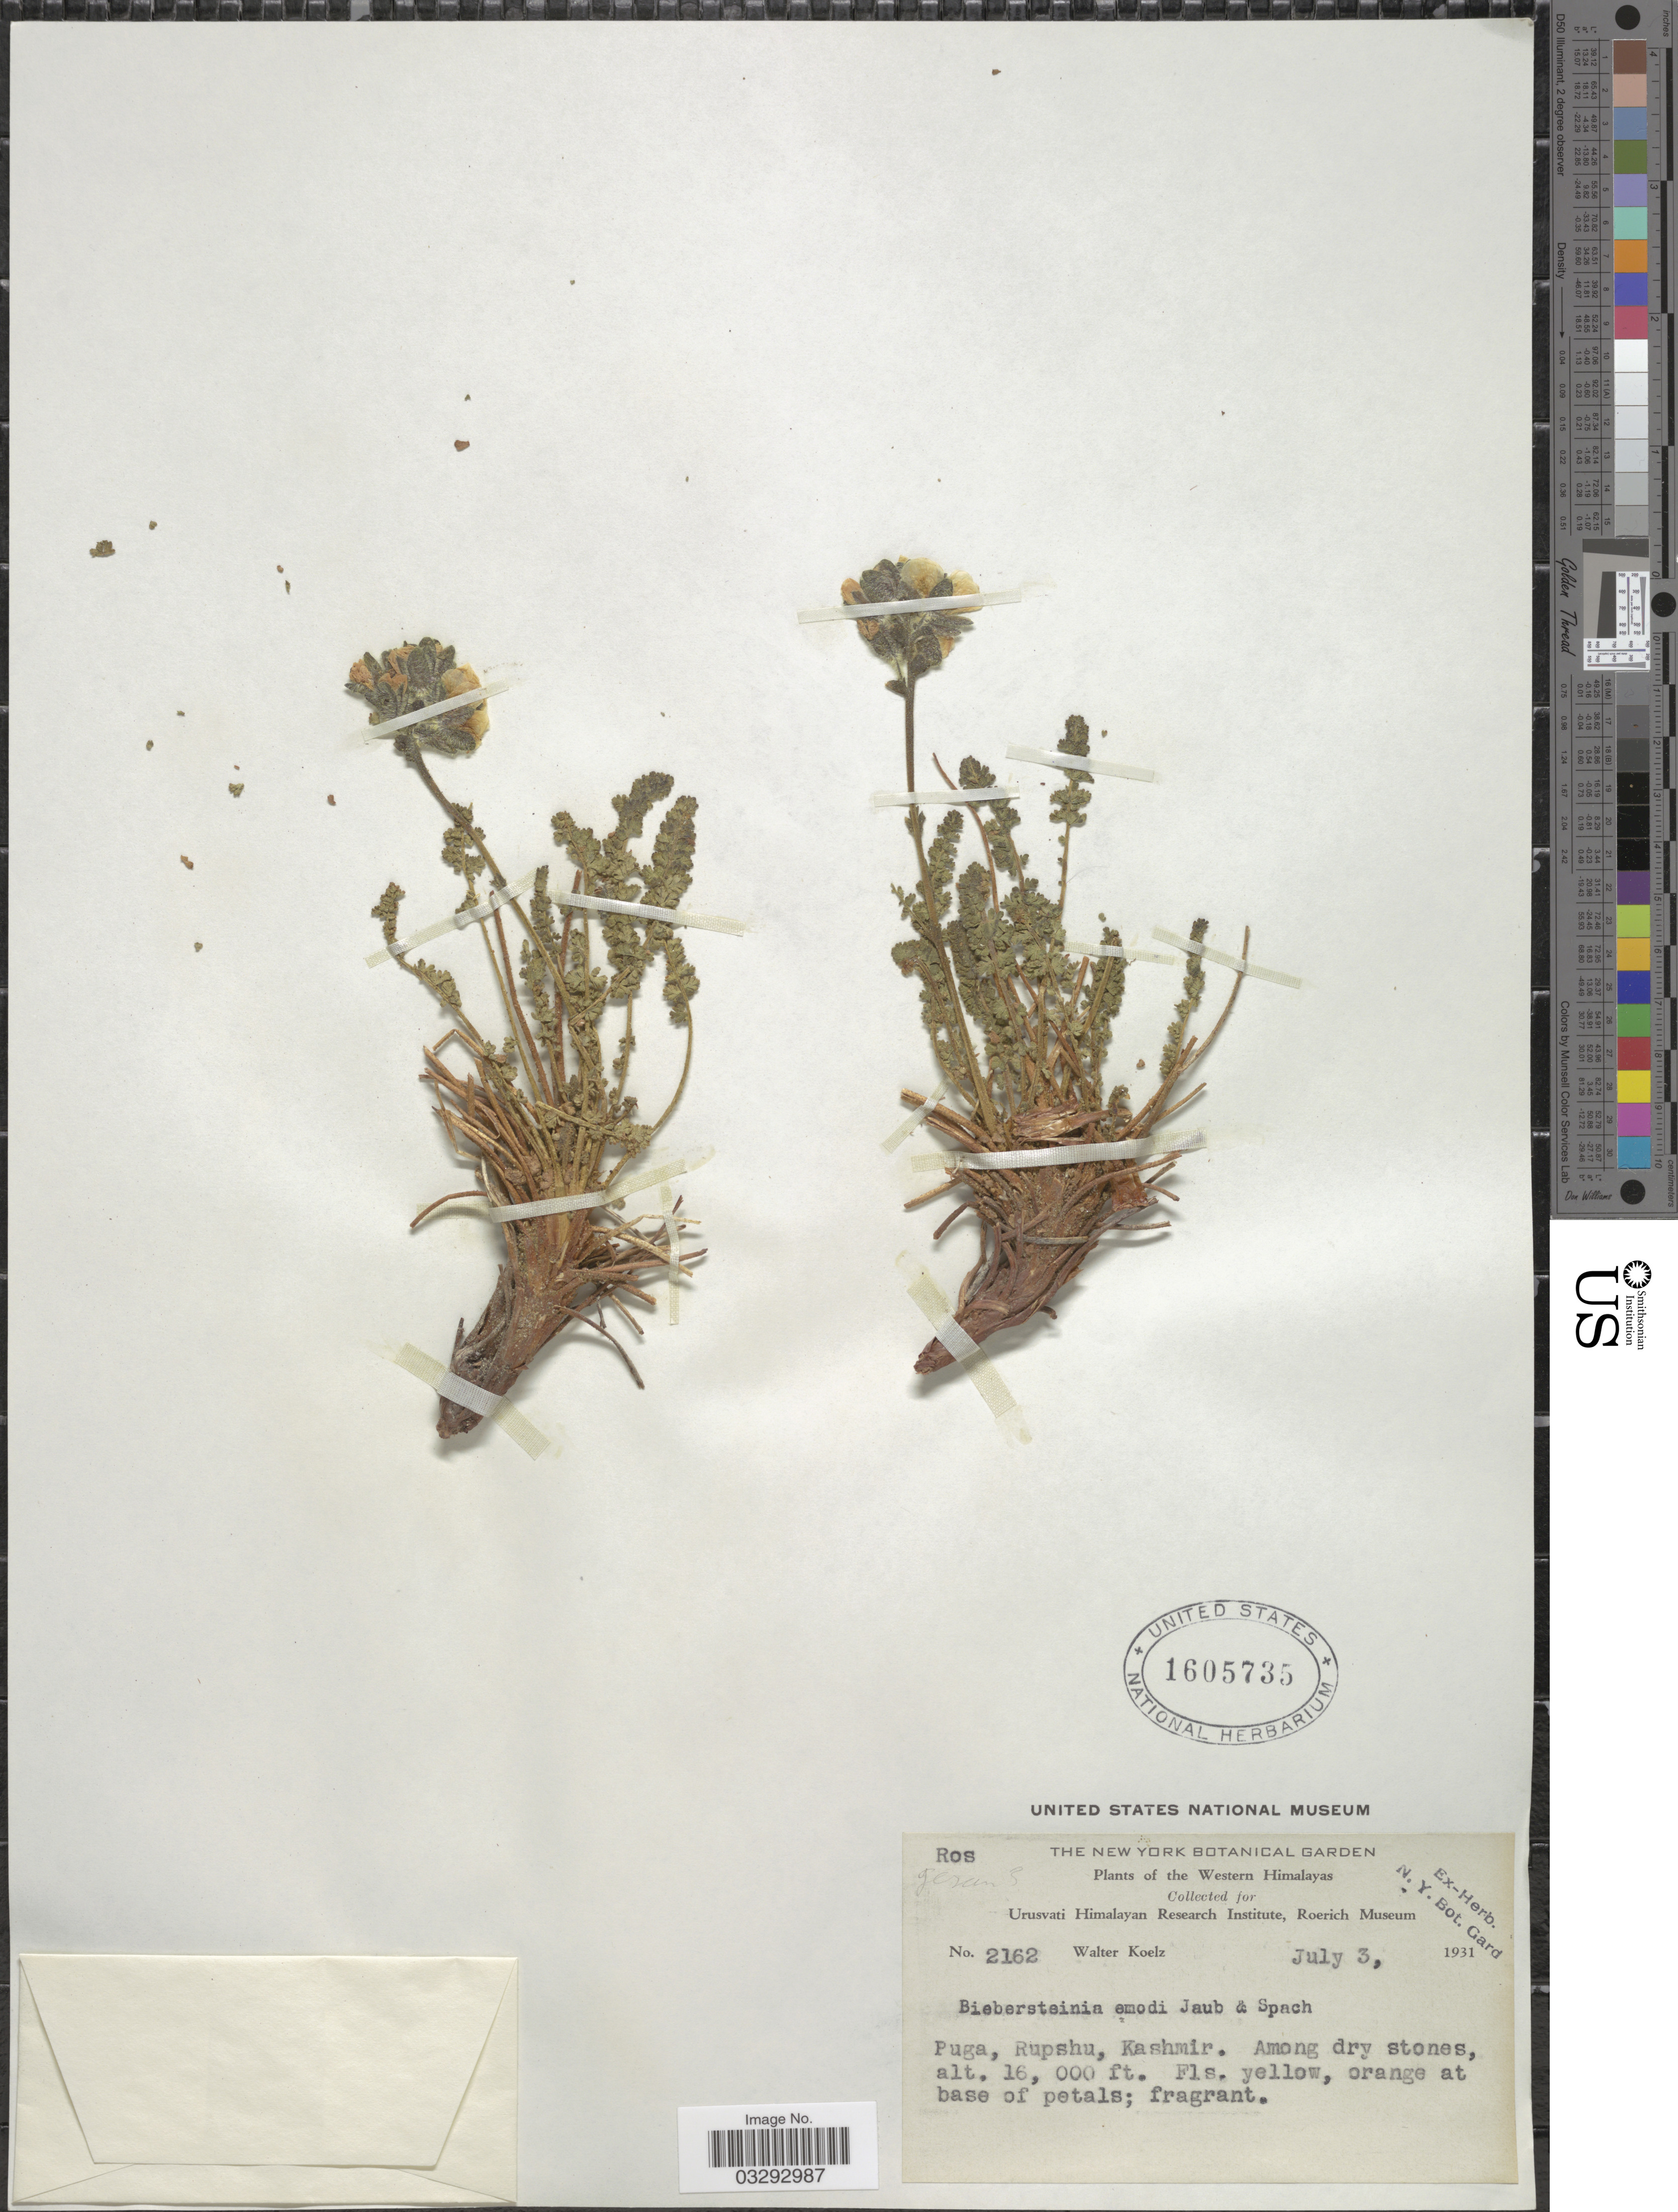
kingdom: Plantae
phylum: Tracheophyta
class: Magnoliopsida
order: Sapindales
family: Biebersteiniaceae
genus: Biebersteinia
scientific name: Biebersteinia odora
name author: Stephan ex Fisch.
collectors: W. N. Koelz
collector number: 2162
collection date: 1931-07-03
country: India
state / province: Jammu and Kashmir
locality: Western Himalayas, Puga, Rupshu, Kashmir.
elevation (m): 4877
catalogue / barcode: US 1605735